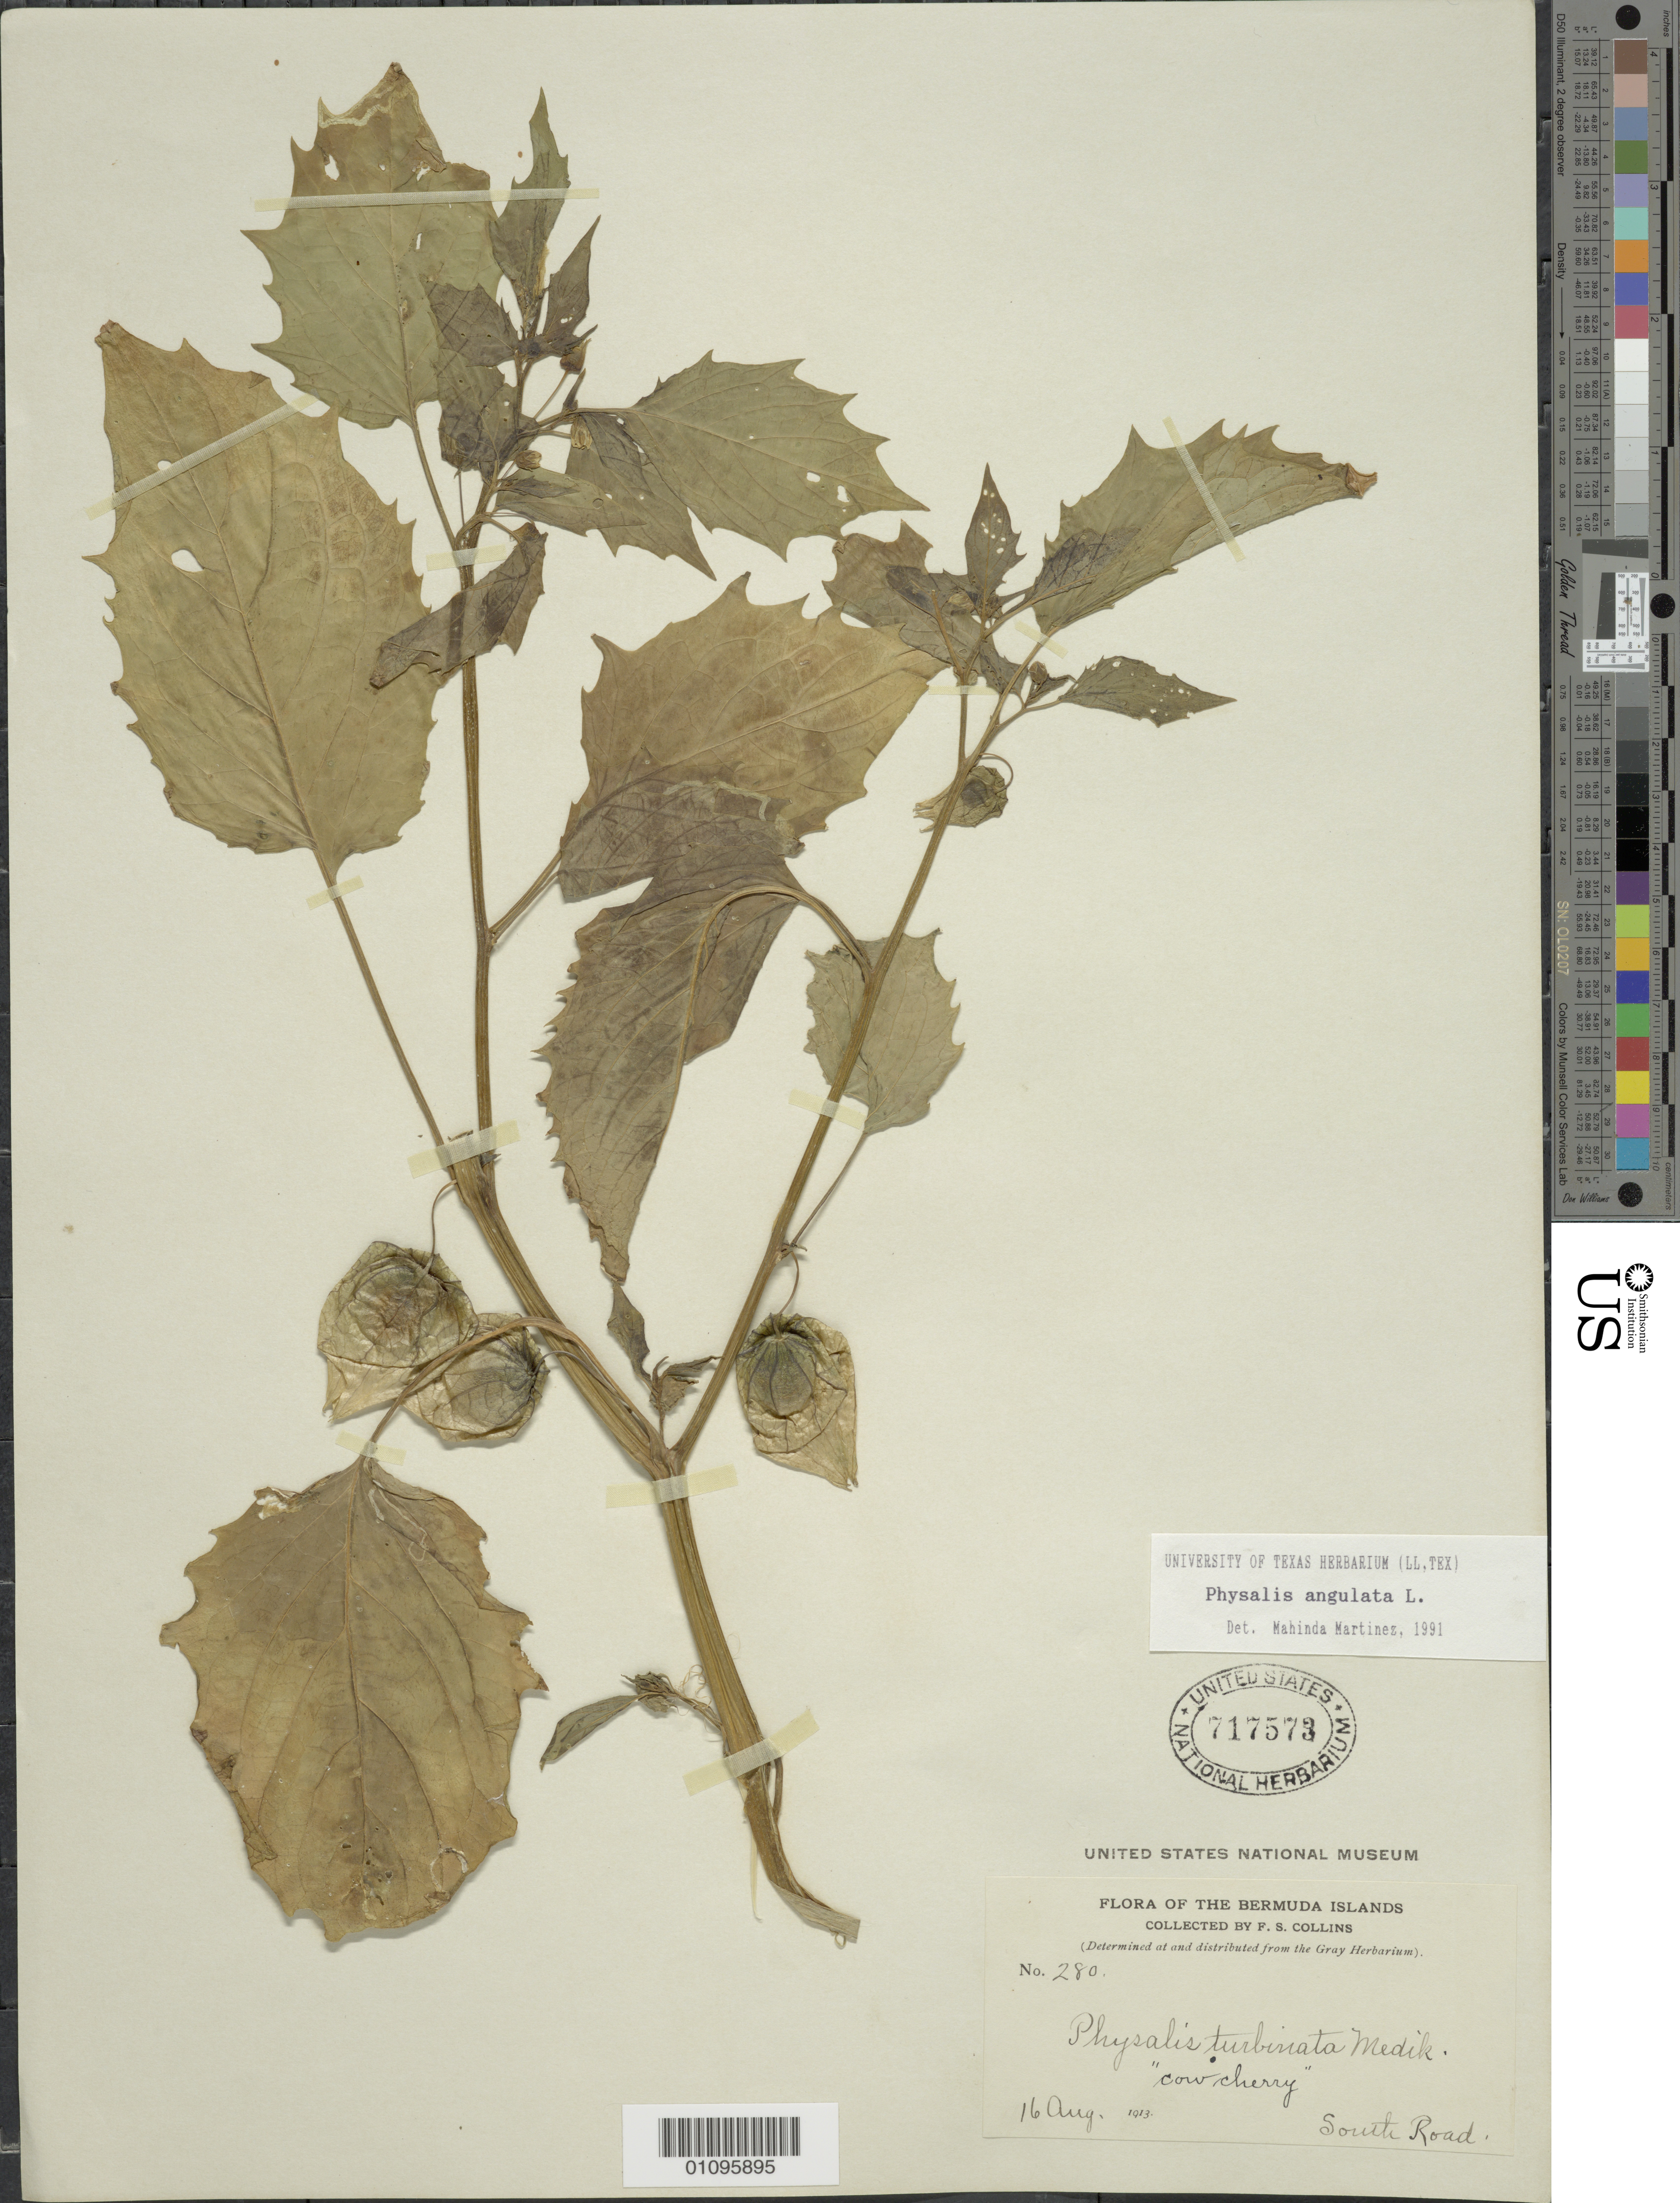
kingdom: Plantae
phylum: Tracheophyta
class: Magnoliopsida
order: Solanales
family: Solanaceae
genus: Physalis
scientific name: Physalis angulata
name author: L.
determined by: Martinez, M.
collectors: F. Collins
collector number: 280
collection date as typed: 16 Aug 1913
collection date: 1913-08-16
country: Bermuda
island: Bermuda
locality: South Road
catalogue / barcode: US 717573